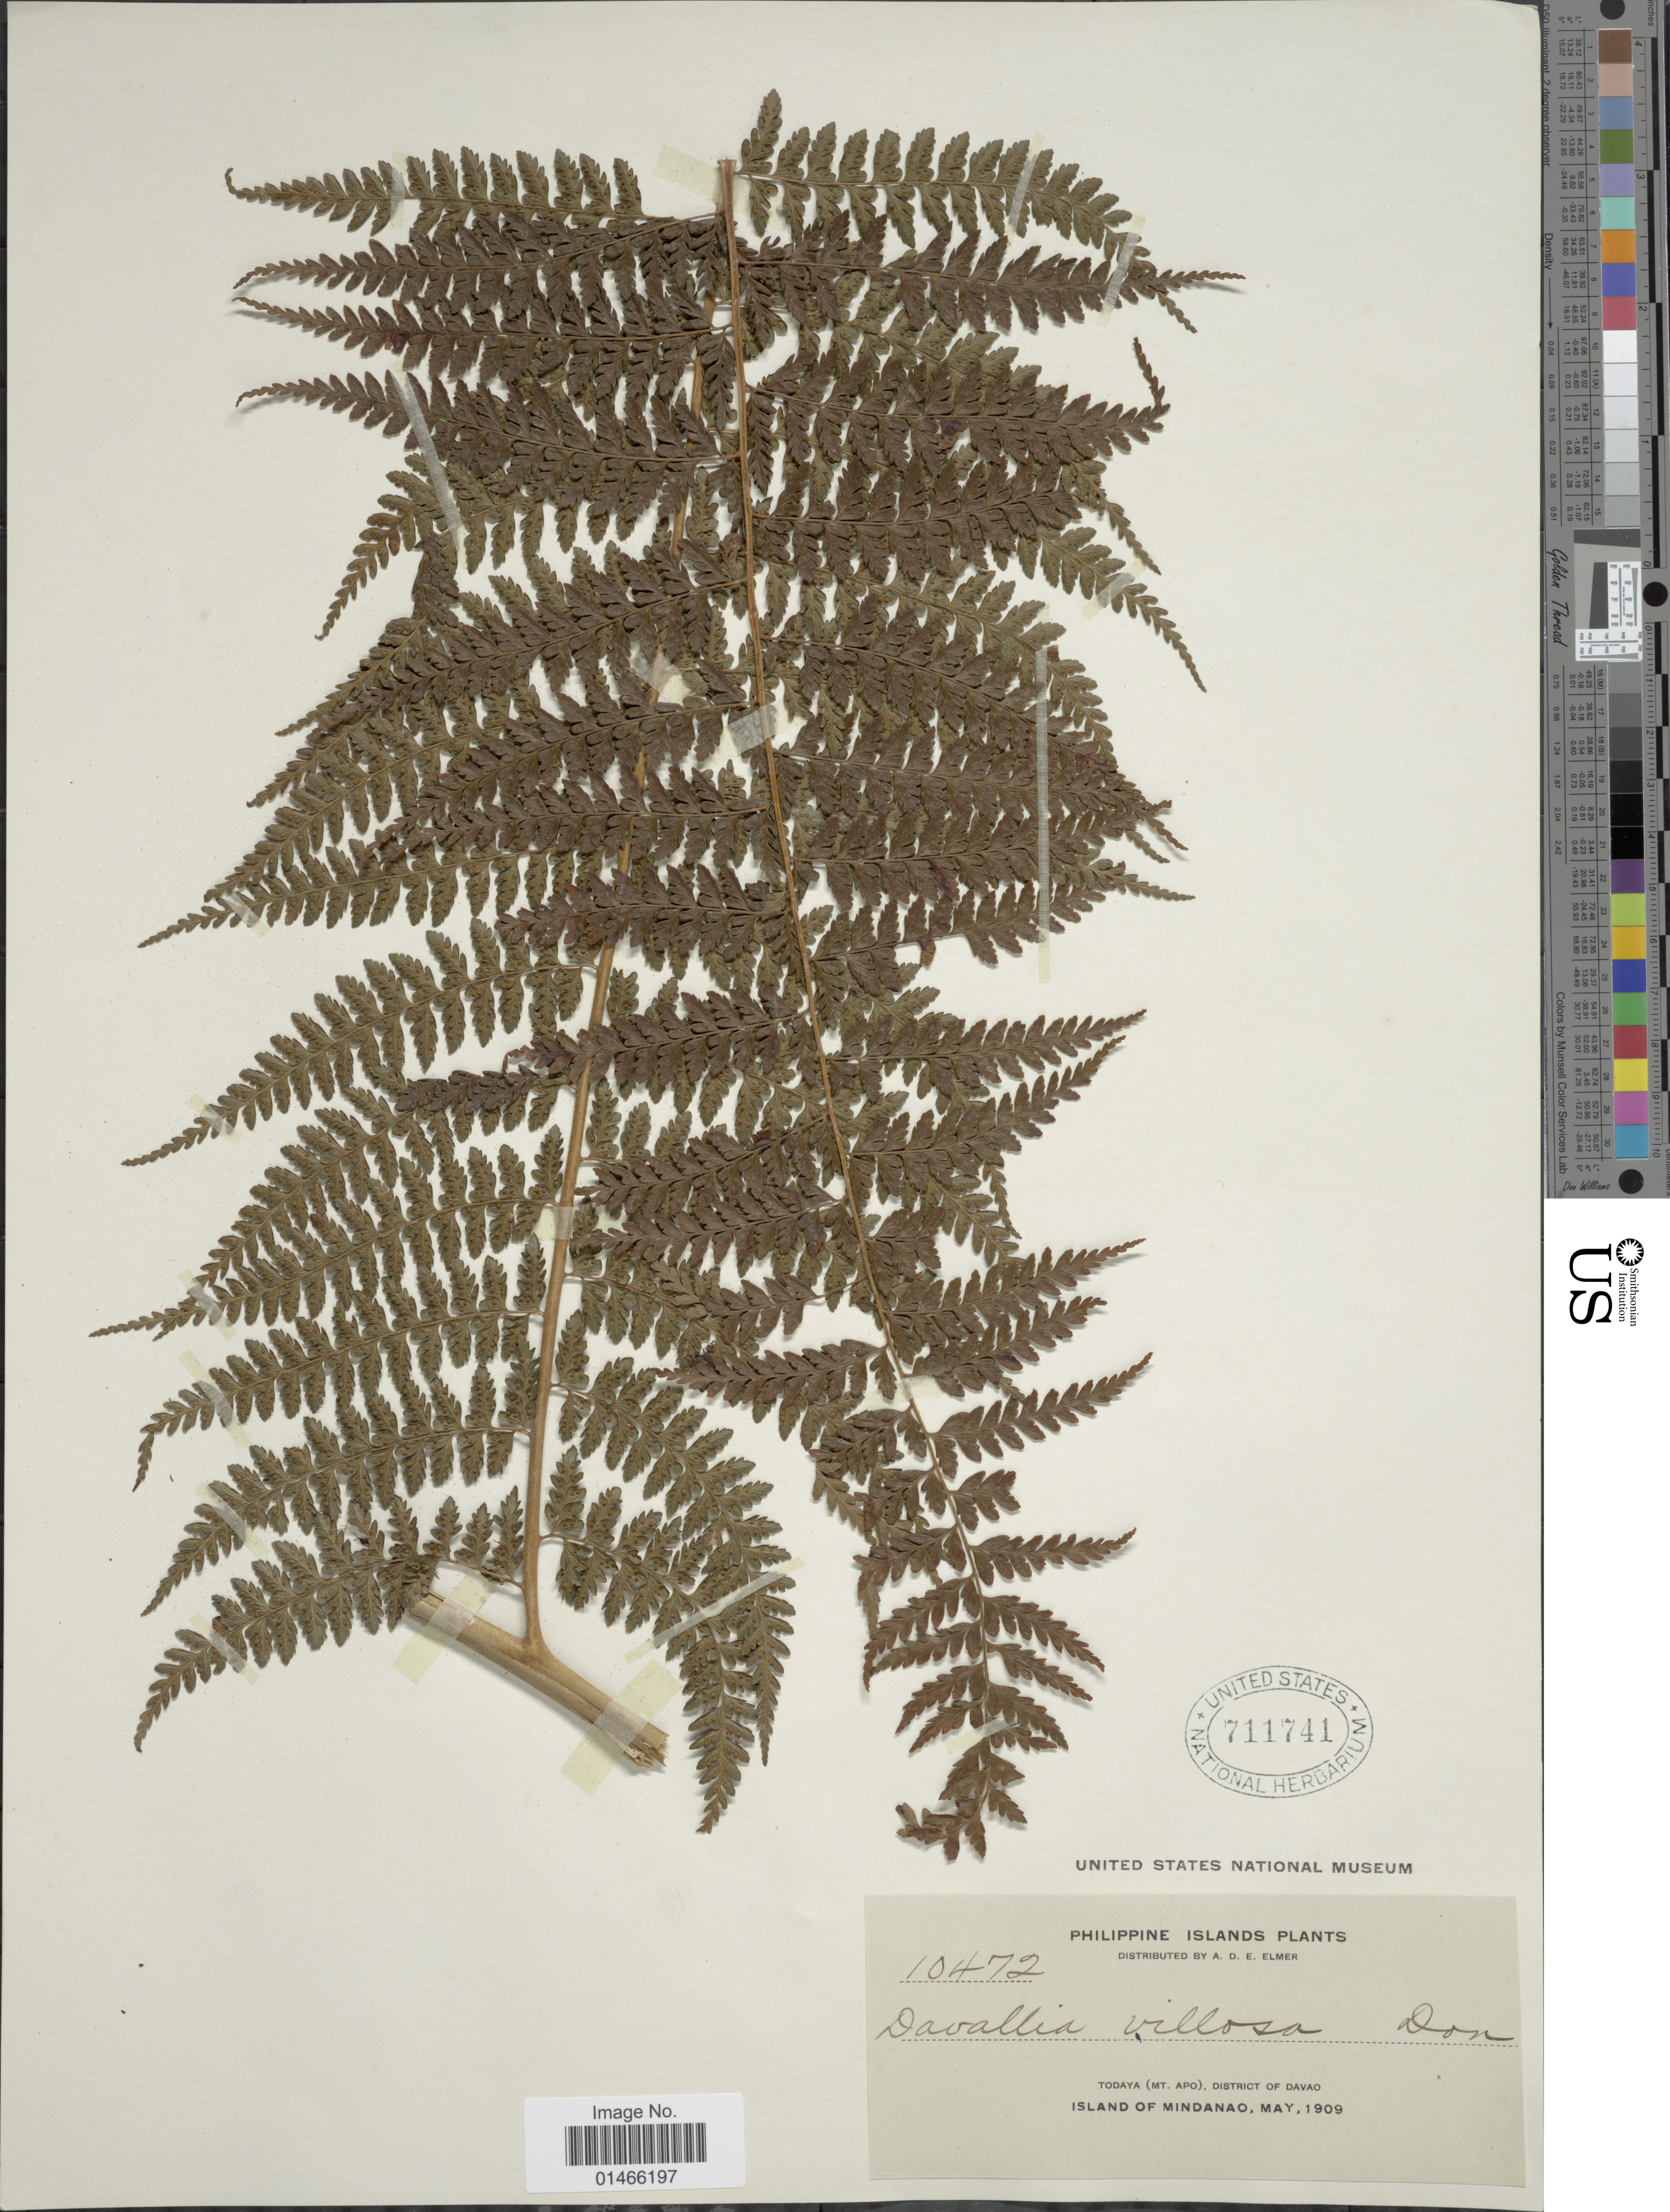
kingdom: Plantae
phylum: Tracheophyta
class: Polypodiopsida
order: Polypodiales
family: Dennstaedtiaceae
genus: Microlepia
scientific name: Microlepia todayensis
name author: Christ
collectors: A. D. E. Elmer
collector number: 10472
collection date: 1909-05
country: Philippines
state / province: Davao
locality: Todaya (Mt. Apo), District of Davao. Island of Mindanao.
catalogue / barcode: US 711741